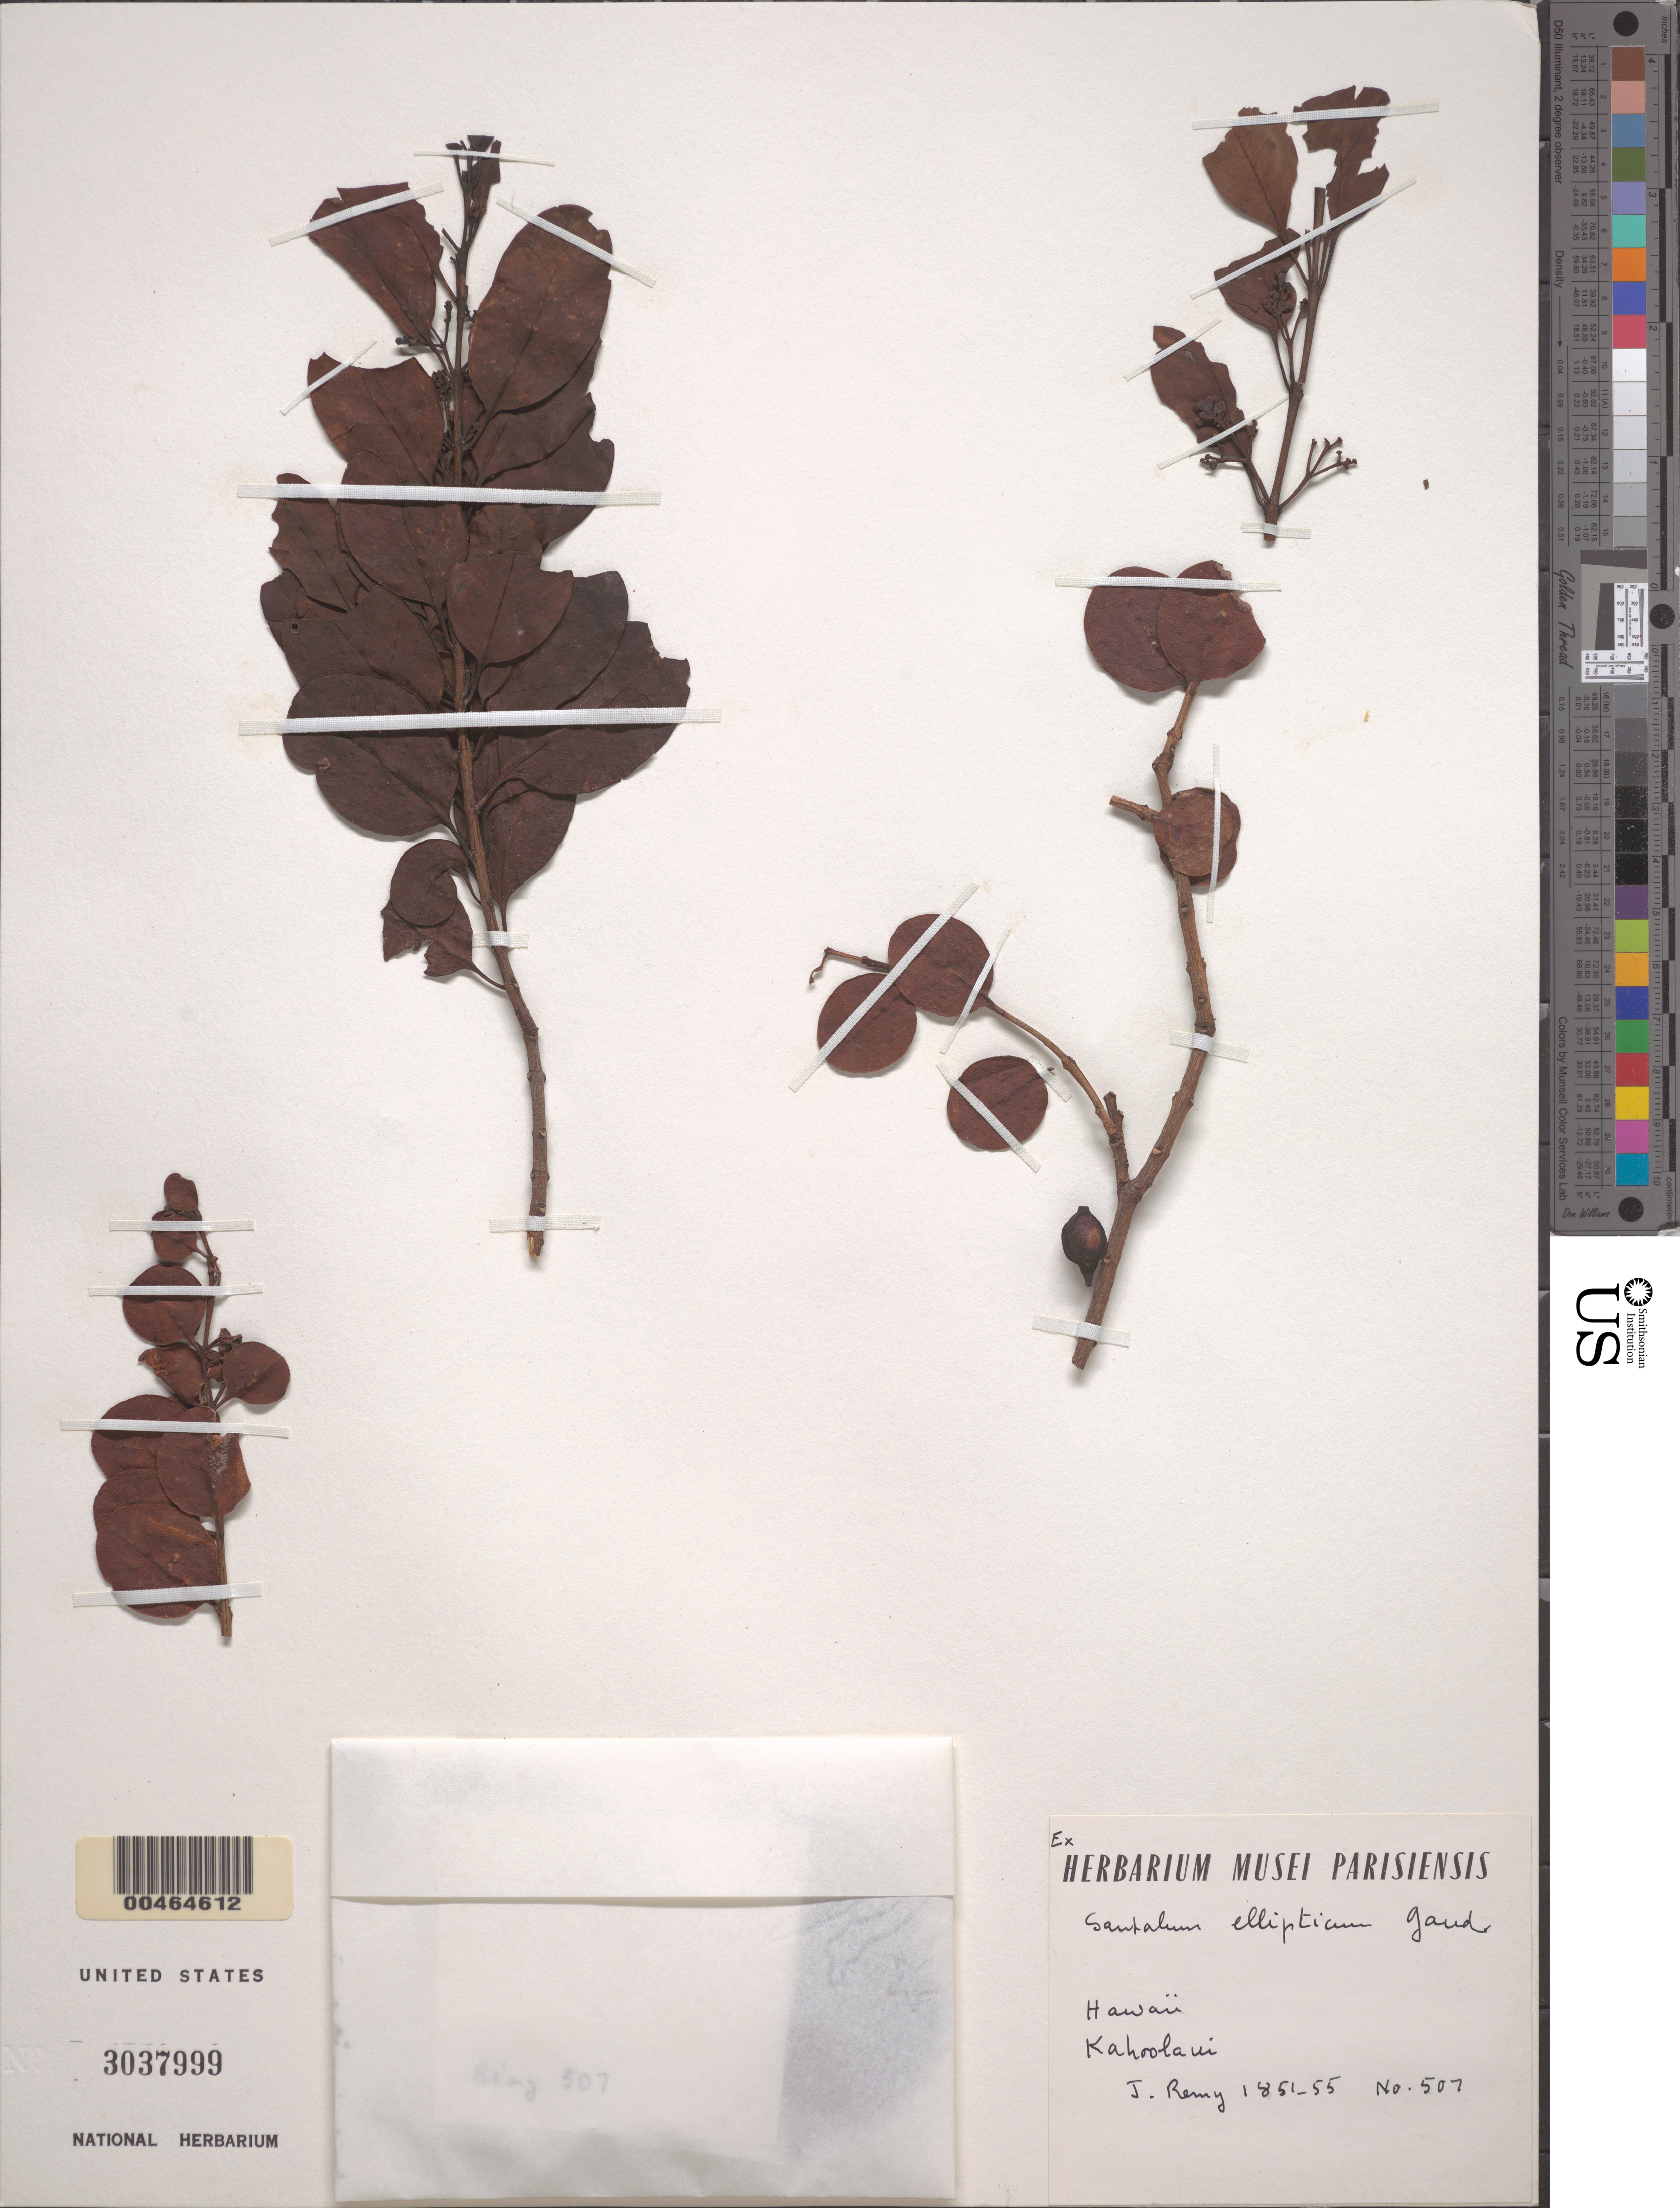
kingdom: Plantae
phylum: Tracheophyta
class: Magnoliopsida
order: Santalales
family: Santalaceae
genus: Santalum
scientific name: Santalum ellipticum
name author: Gaudich.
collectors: E. J. Rémy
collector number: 507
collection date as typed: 1851 to 1855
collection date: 1851/1855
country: United States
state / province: Hawaii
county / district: Hawaii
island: Hawaii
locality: Kahoolaui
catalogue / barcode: US 3037999